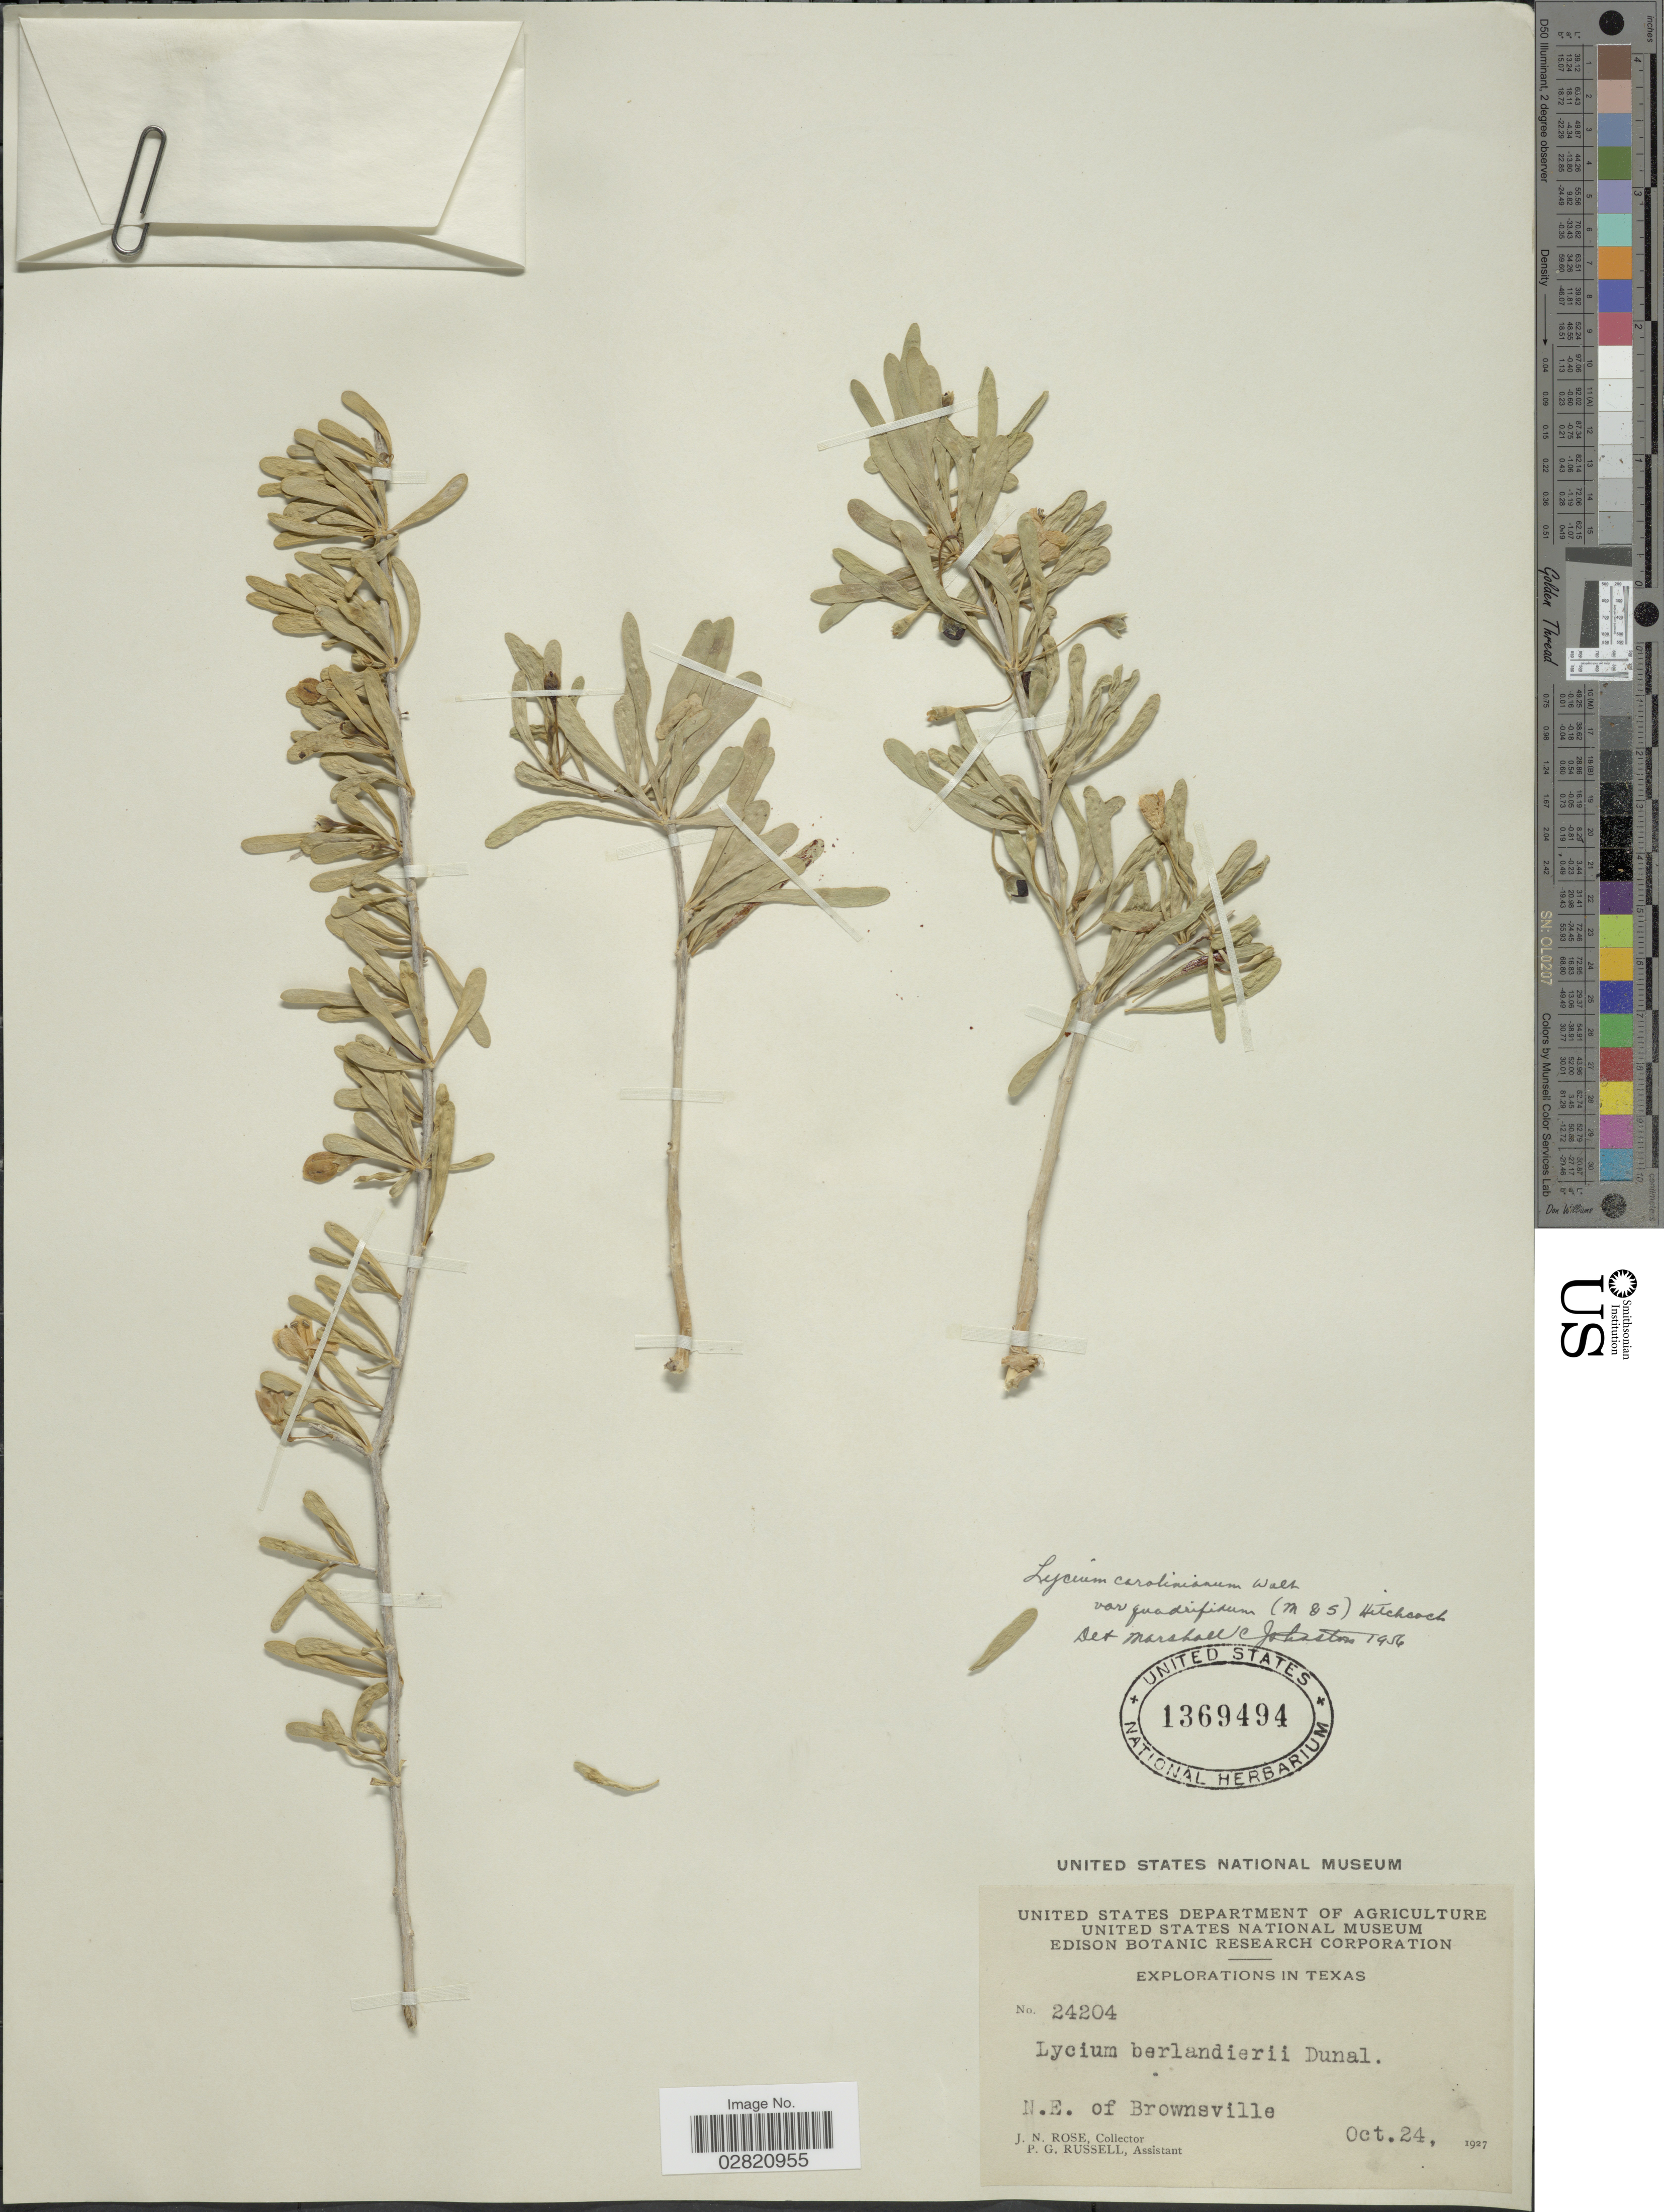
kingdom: Plantae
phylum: Tracheophyta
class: Magnoliopsida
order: Solanales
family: Solanaceae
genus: Lycium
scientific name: Lycium carolinianum var. quadrifidum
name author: Walter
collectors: J. N. Rose & P. G. Russell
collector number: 24204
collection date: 1927-10-24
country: United States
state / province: Texas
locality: N.E. of Brownsville.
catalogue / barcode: US 1369494